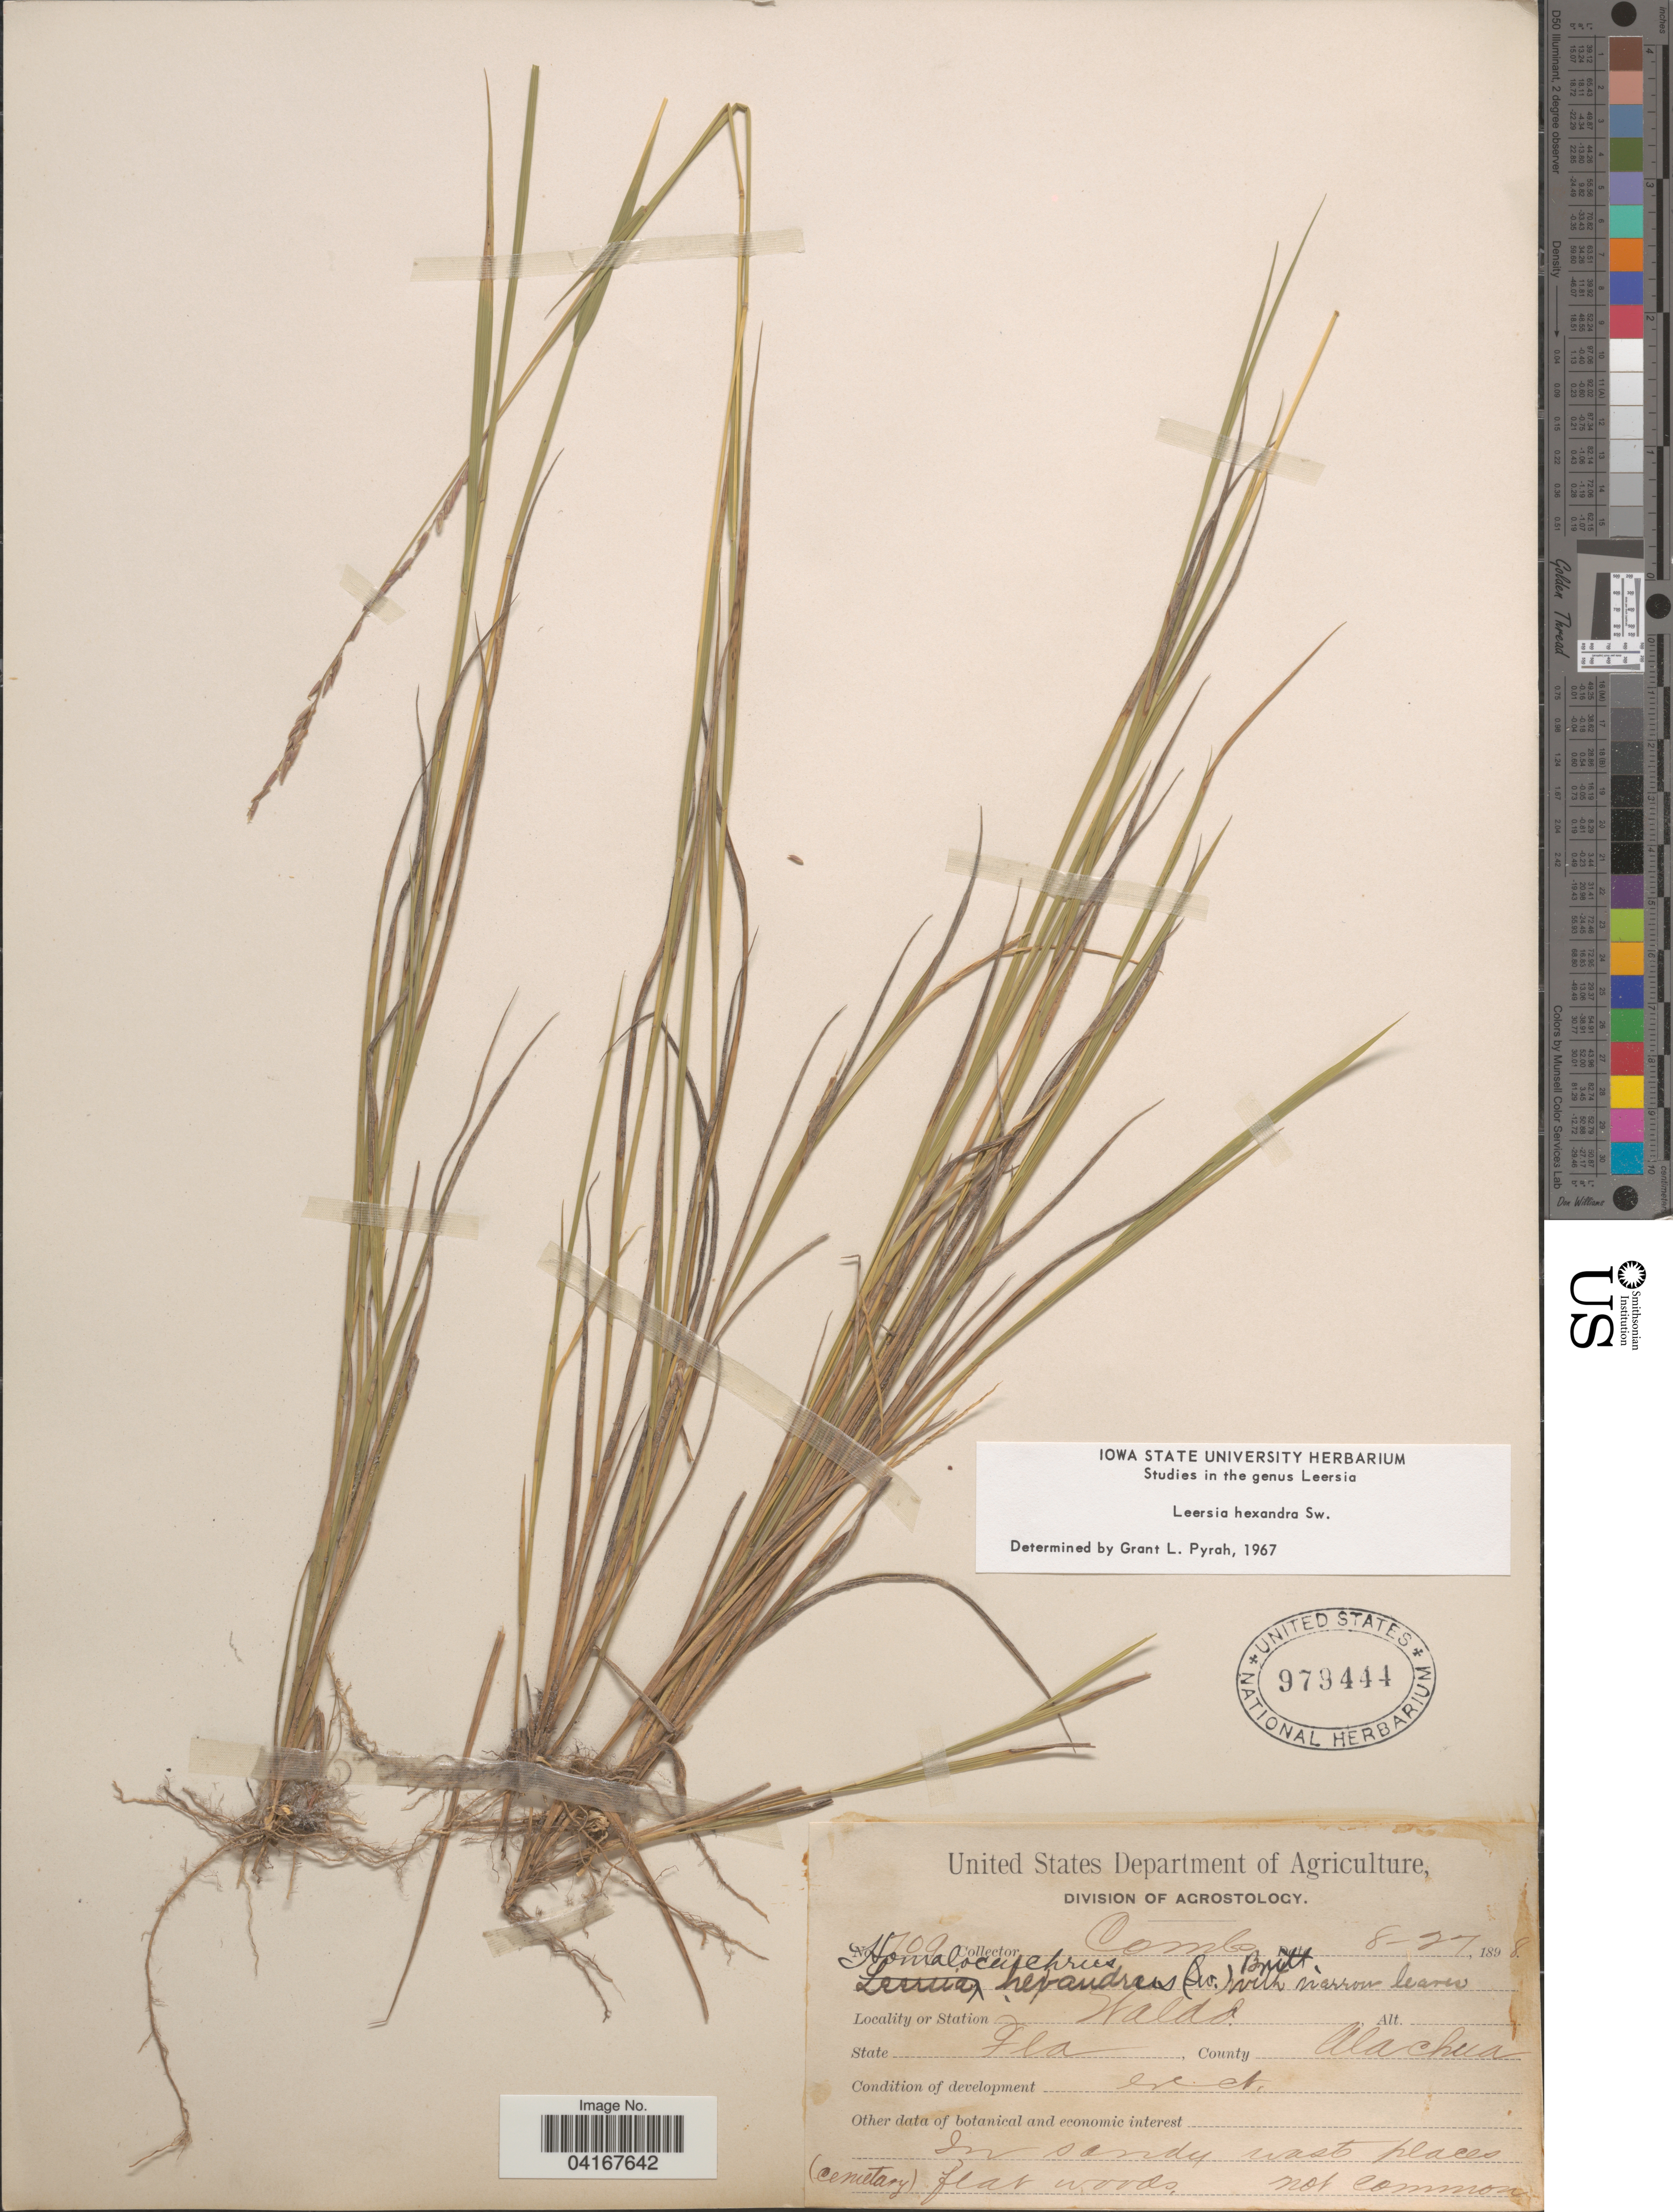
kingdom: Plantae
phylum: Tracheophyta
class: Liliopsida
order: Poales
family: Poaceae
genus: Leersia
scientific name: Leersia hexandra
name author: Sw.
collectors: -. Combs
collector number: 709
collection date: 1898-08-27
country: United States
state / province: Florida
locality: Waldo. County Alachua.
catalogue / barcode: US 979444